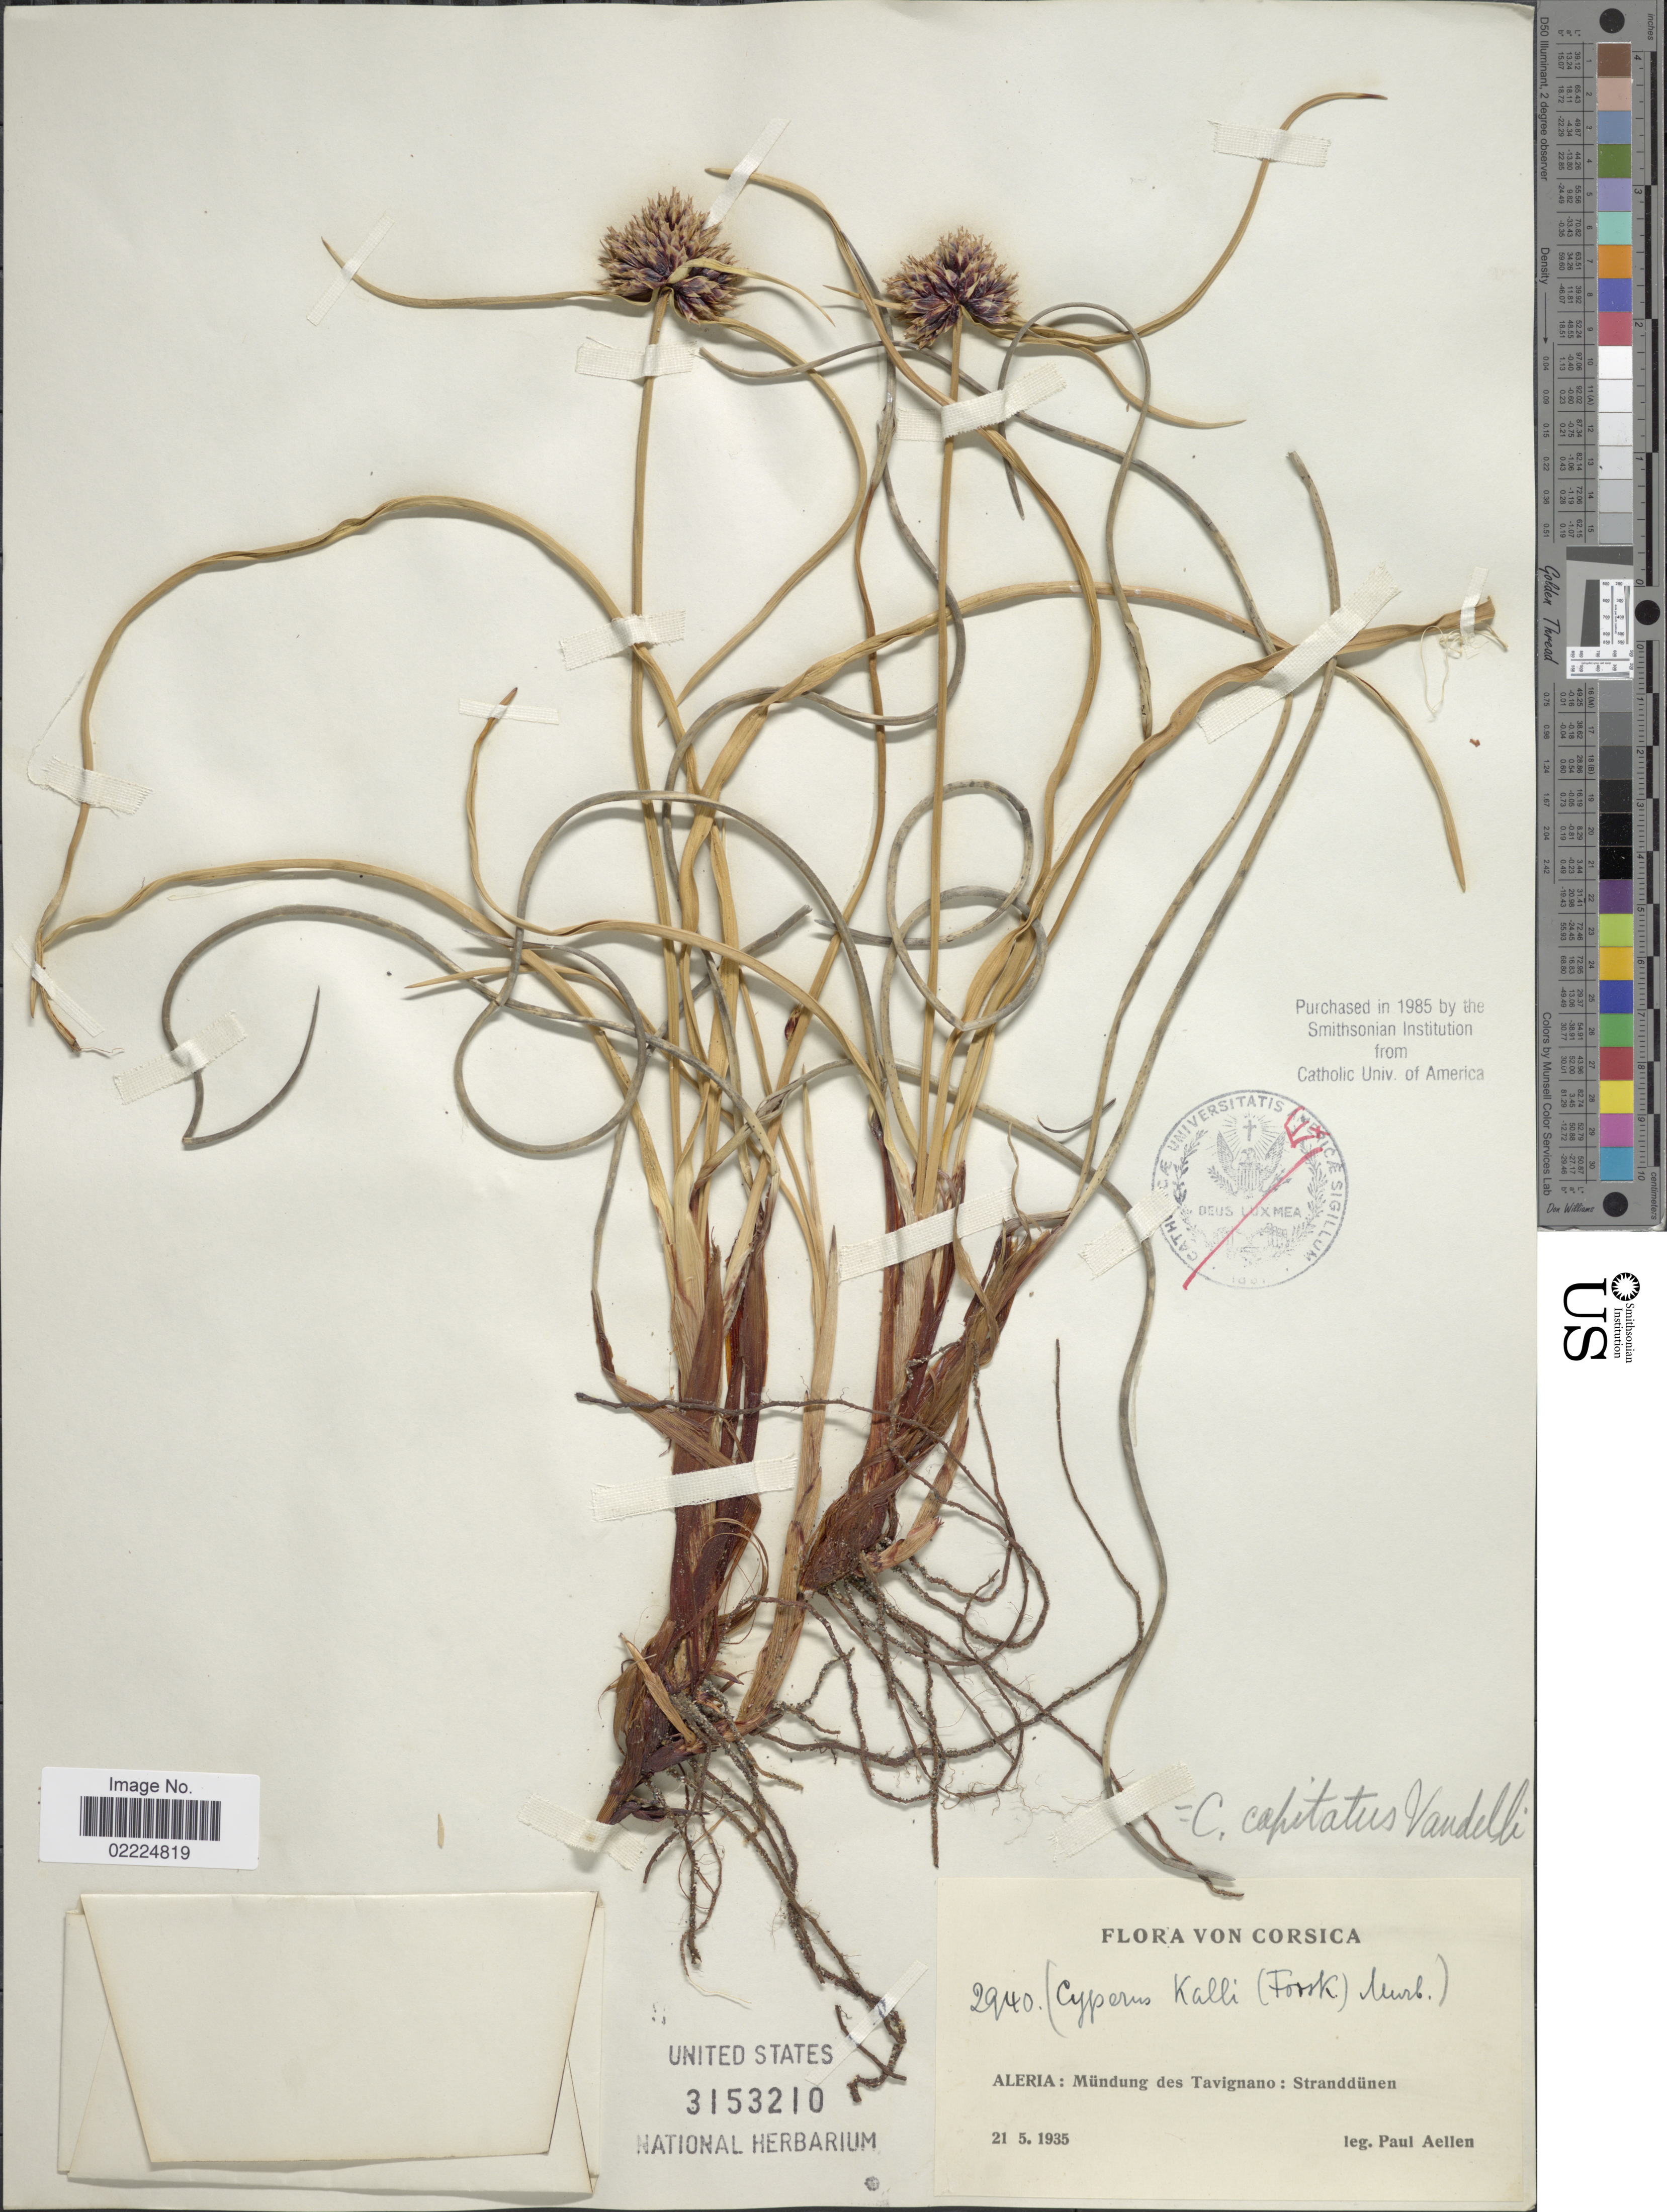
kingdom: Plantae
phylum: Tracheophyta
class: Liliopsida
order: Poales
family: Cyperaceae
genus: Cyperus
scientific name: Cyperus capitatus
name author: Vand.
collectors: P. Aellen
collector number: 2940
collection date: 1935-05-21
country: France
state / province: Corsica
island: Corse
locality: Corsica Aleria: Mundung des Tavignano: Stranddunen.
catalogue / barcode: US 3153210